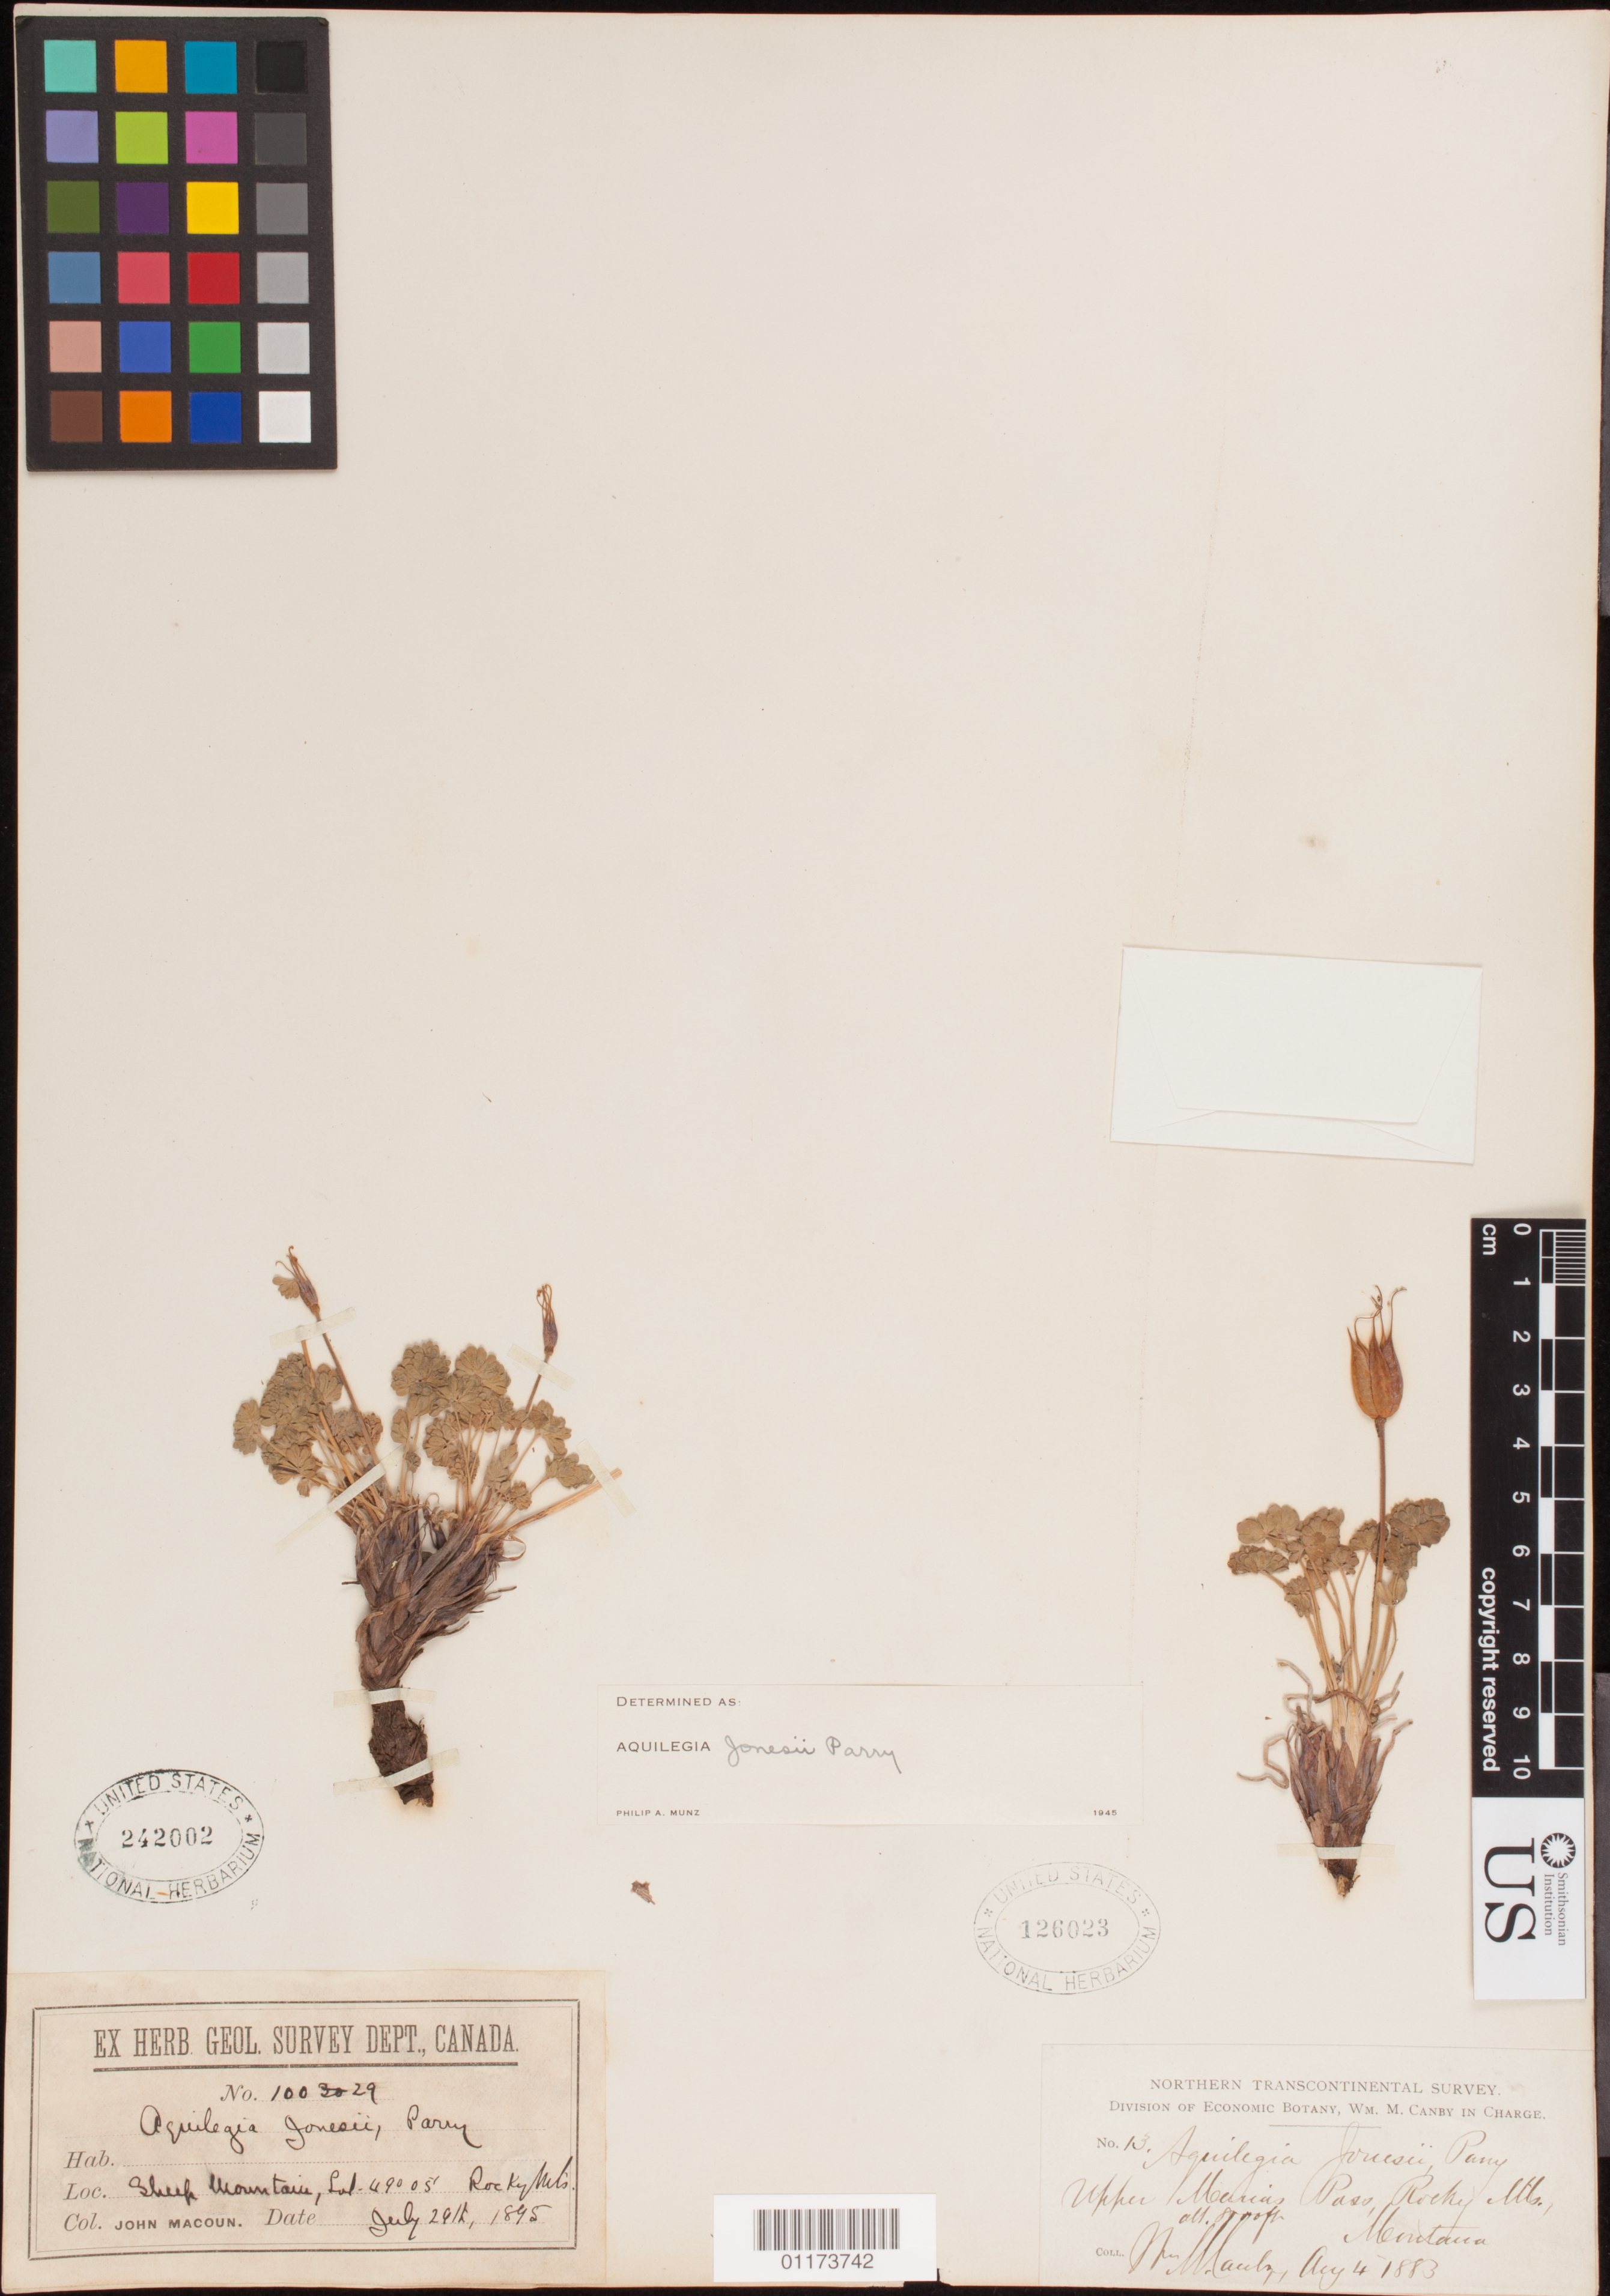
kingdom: Plantae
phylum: Tracheophyta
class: Magnoliopsida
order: Ranunculales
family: Ranunculaceae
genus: Aquilegia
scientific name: Aquilegia jonesii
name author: Parry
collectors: W. M. Canby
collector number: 13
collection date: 1883-08-04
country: United States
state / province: Montana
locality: Upper Marias Pass, Rocky Mts.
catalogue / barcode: US 126023